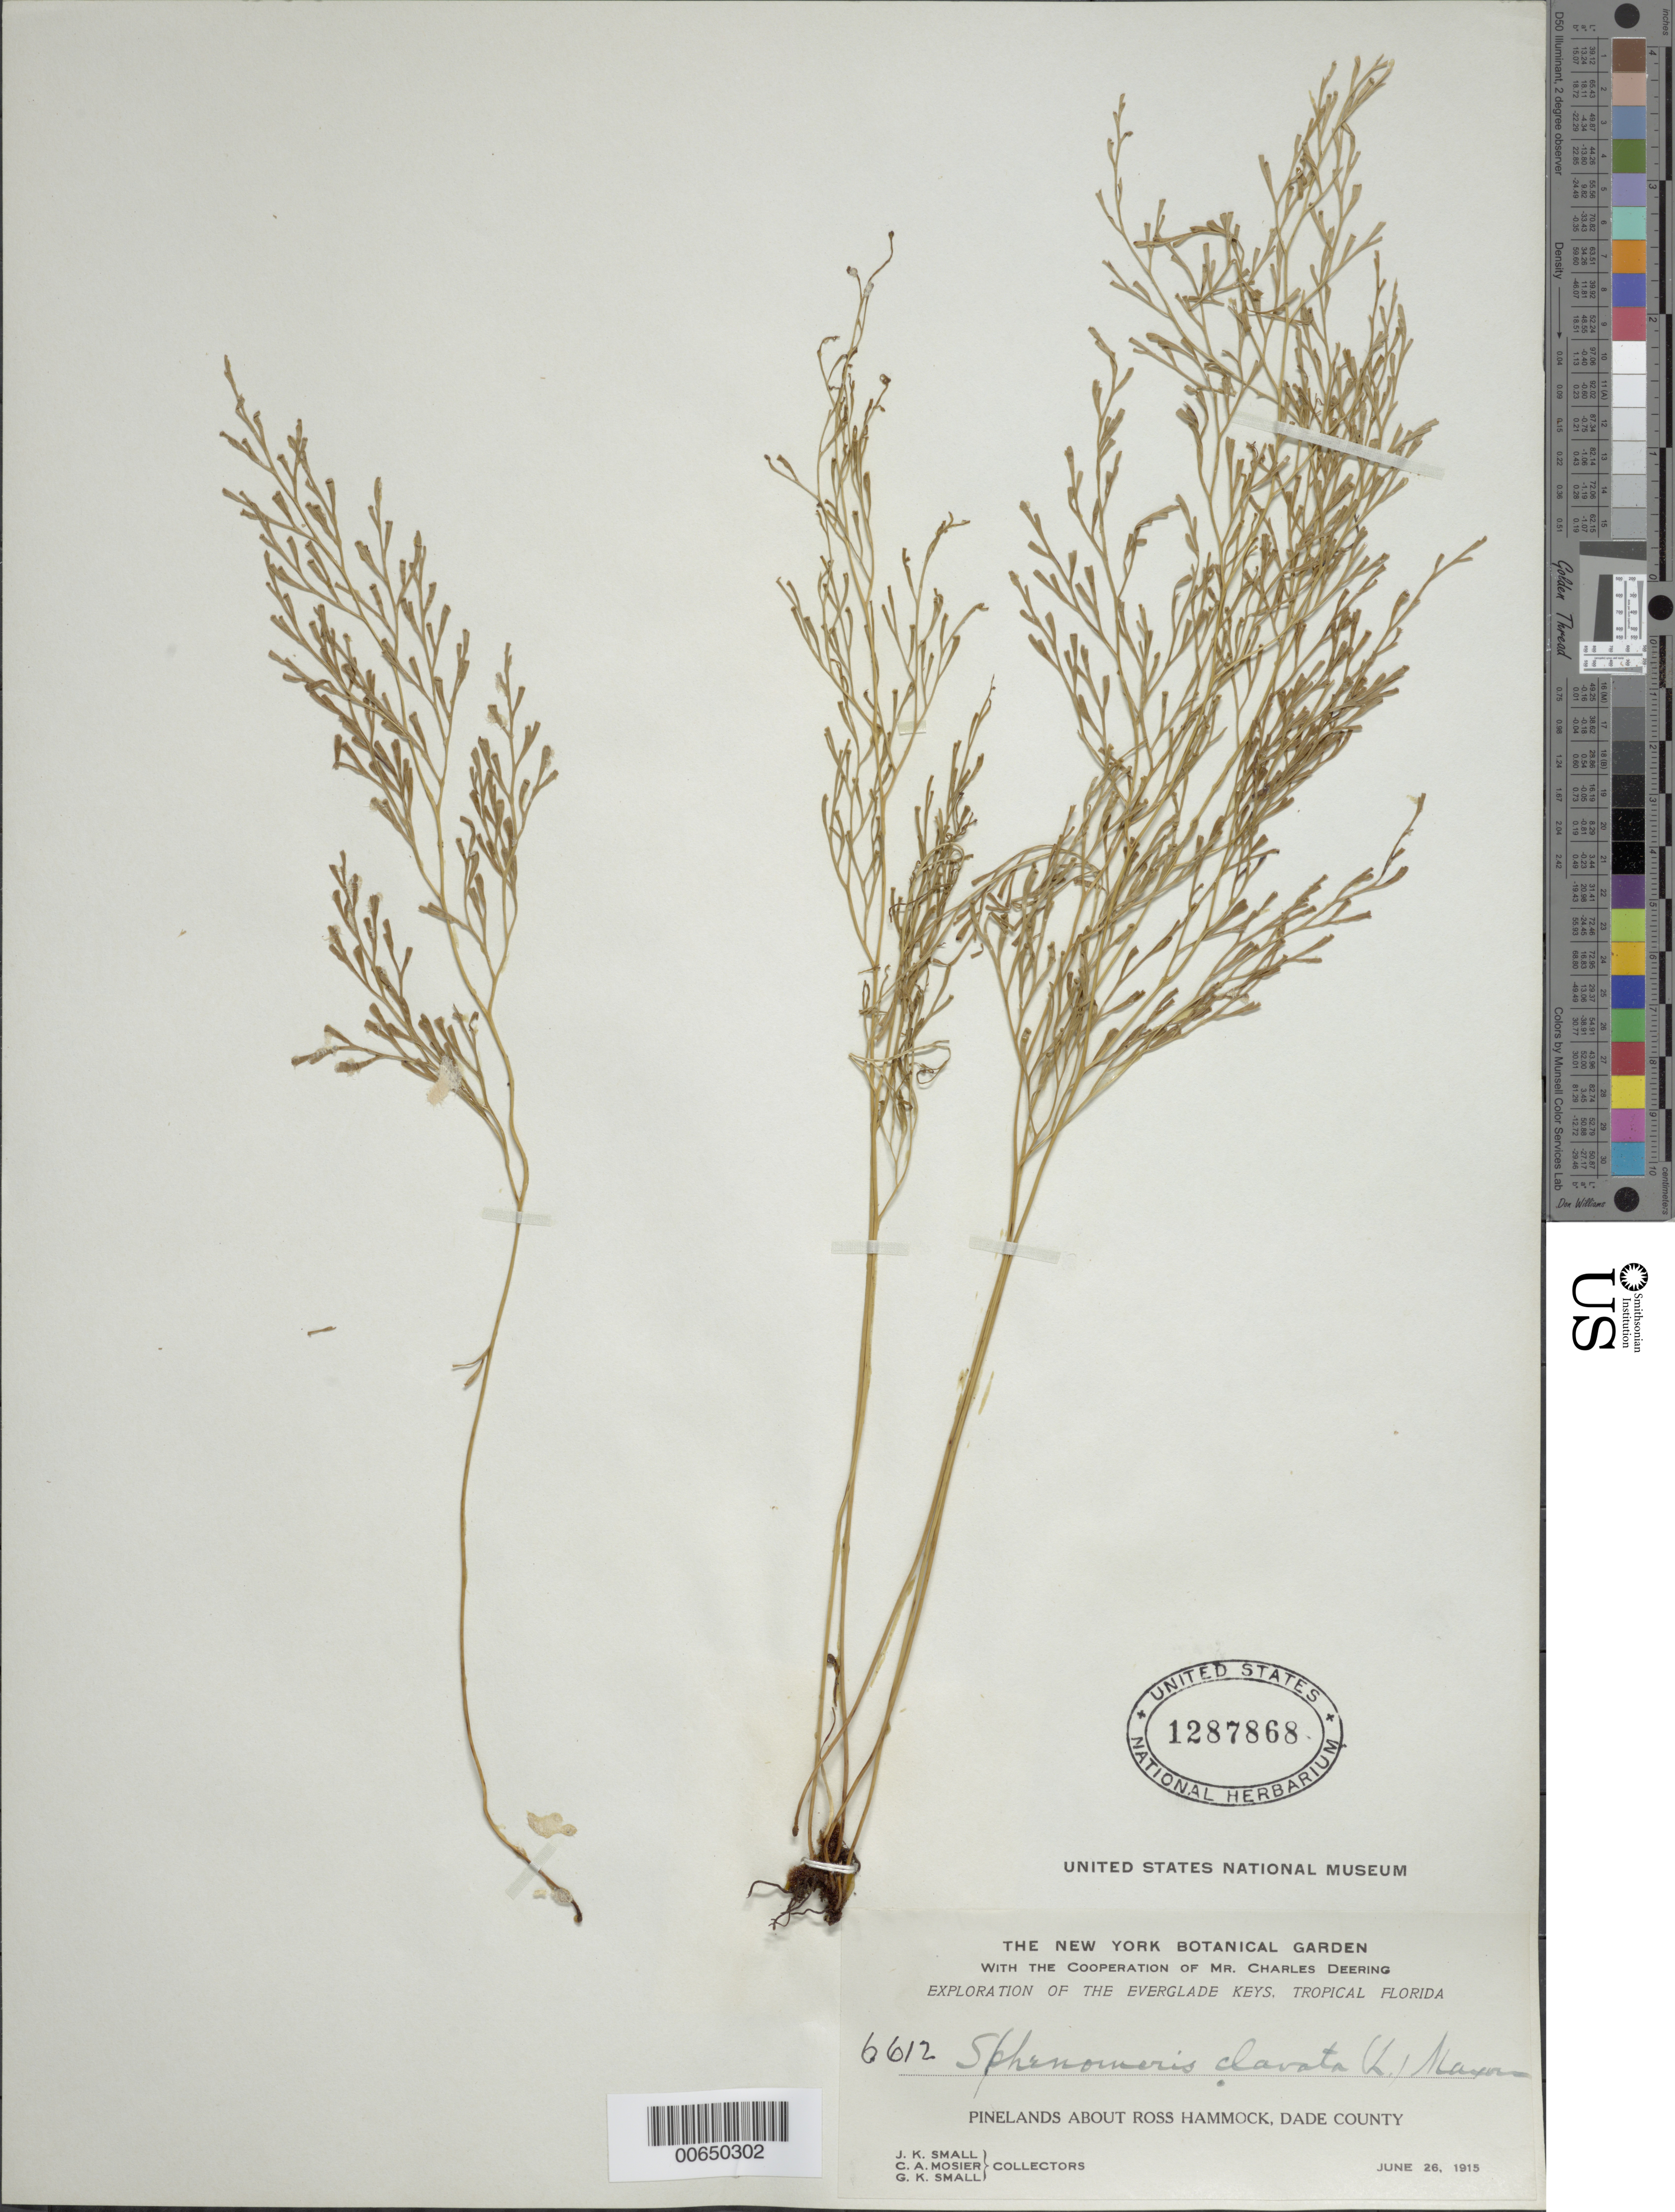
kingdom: Plantae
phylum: Tracheophyta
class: Polypodiopsida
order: Polypodiales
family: Lindsaeaceae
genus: Sphenomeris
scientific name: Sphenomeris clavata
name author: (L.) Maxon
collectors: J. K. Small, C. A. Mosier & G. K. Small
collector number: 6612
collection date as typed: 26 Jun 1915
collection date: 1915-06-26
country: United States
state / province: Florida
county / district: Dade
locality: About Ross Hammock.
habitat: Pinelands.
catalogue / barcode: US 1287868